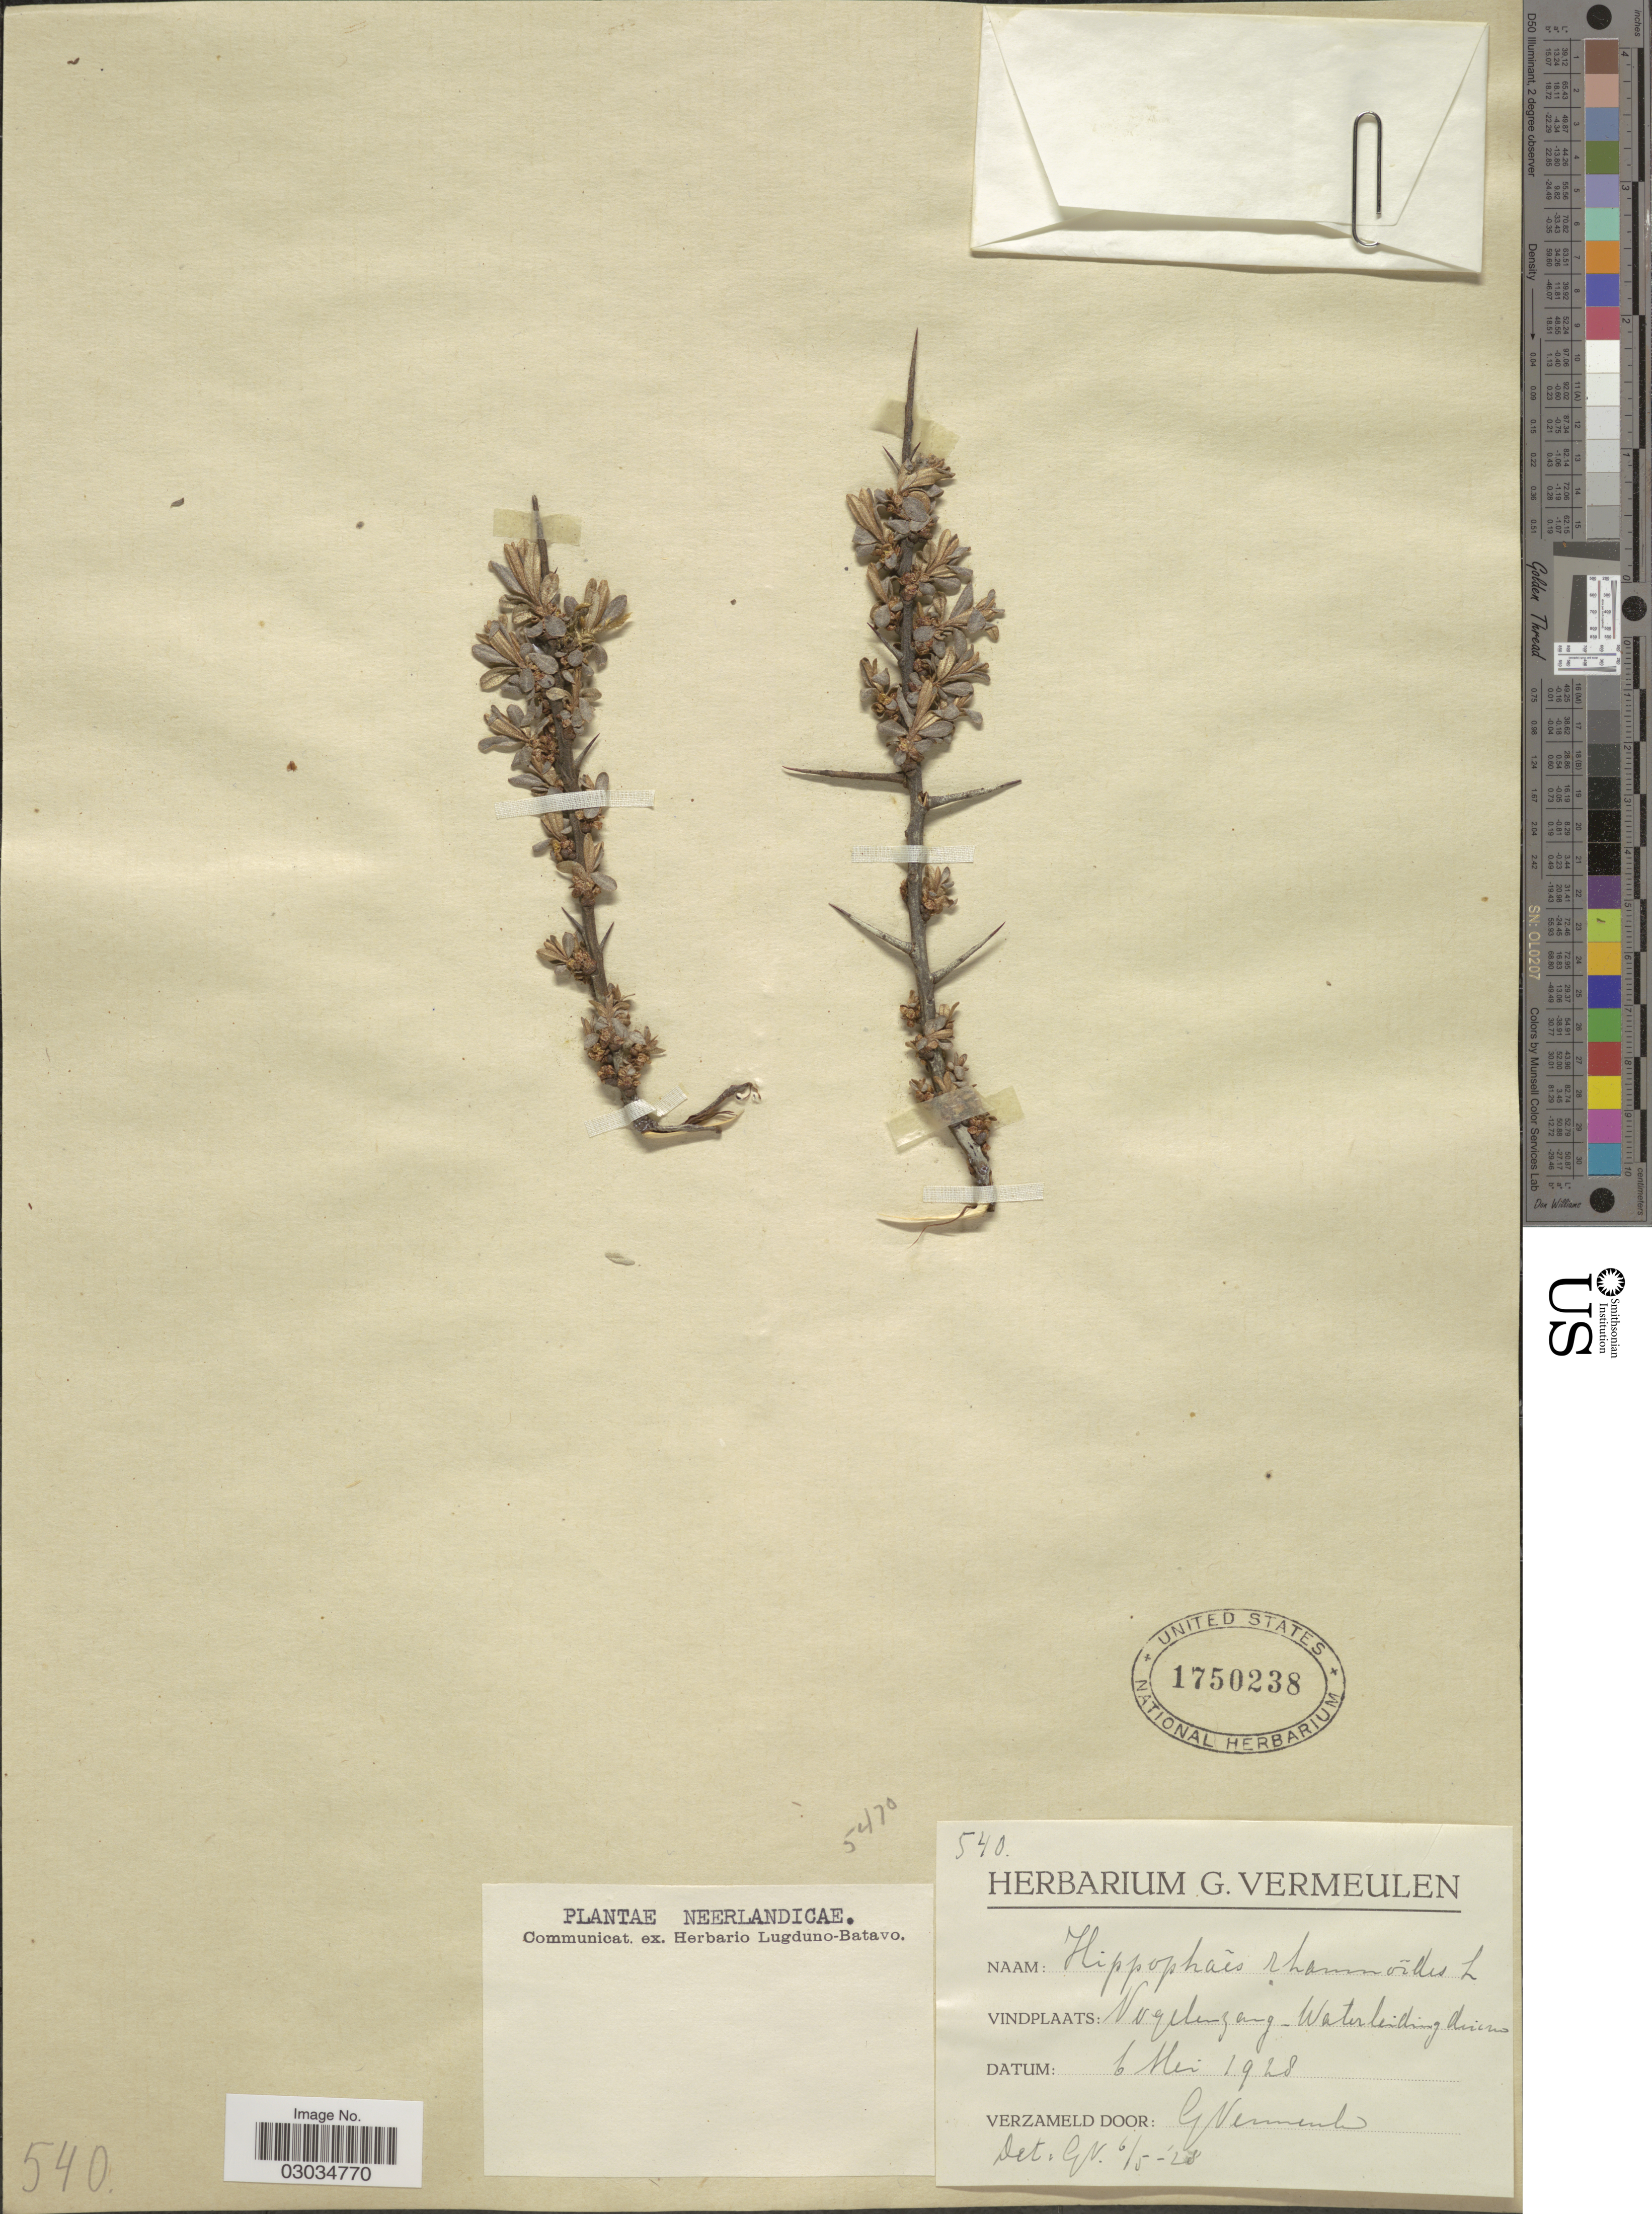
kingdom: Plantae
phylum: Tracheophyta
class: Magnoliopsida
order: Rosales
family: Elaeagnaceae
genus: Hippophae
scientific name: Hippophae rhamnoides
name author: L.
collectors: G. Vermeulen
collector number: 540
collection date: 1928-05-06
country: Netherlands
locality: Vogelenzang - Waterleidingduinen.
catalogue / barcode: US 1750238